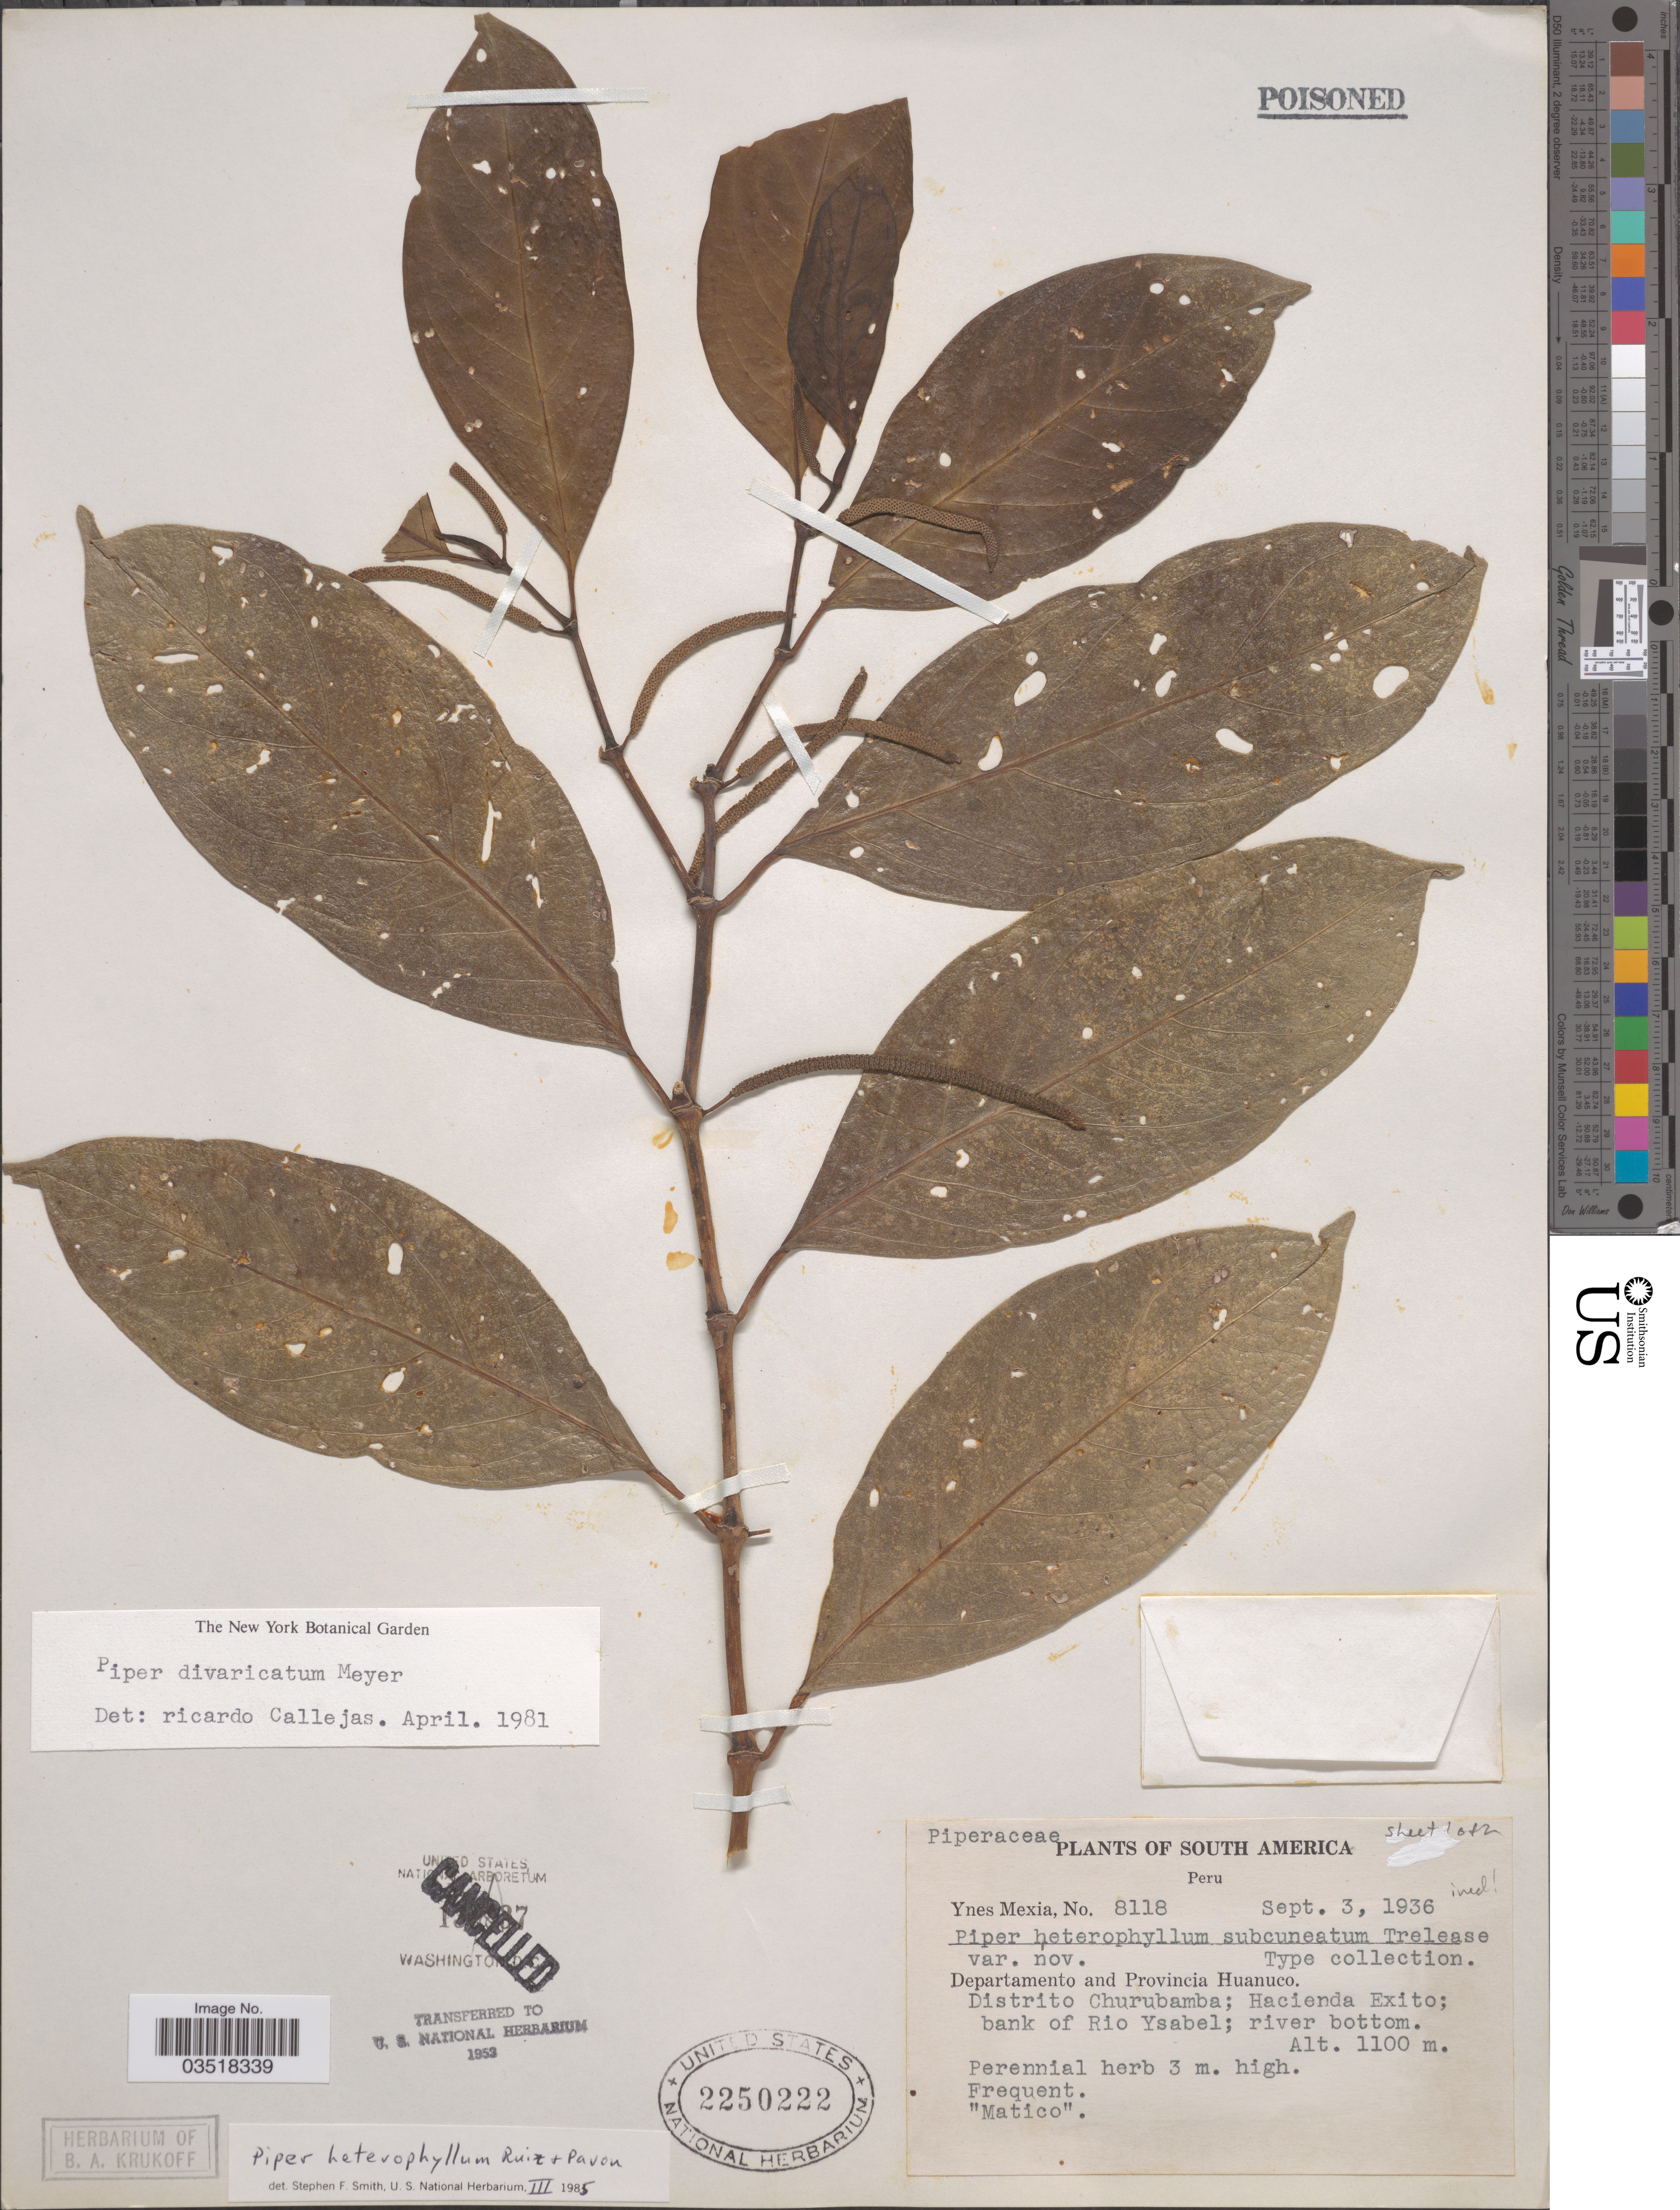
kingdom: Plantae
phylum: Tracheophyta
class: Magnoliopsida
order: Piperales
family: Piperaceae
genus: Piper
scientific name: Piper heterophyllum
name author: Ruiz & Pav.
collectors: Y. Mexia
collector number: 8118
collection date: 1936-09-03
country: Peru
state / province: Huánuco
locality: Departamento and Provincia Huanuco. Distrito Churubamba; Hacienda Exito; bank of Rio Ysabel.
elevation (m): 1100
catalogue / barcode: US 2250222